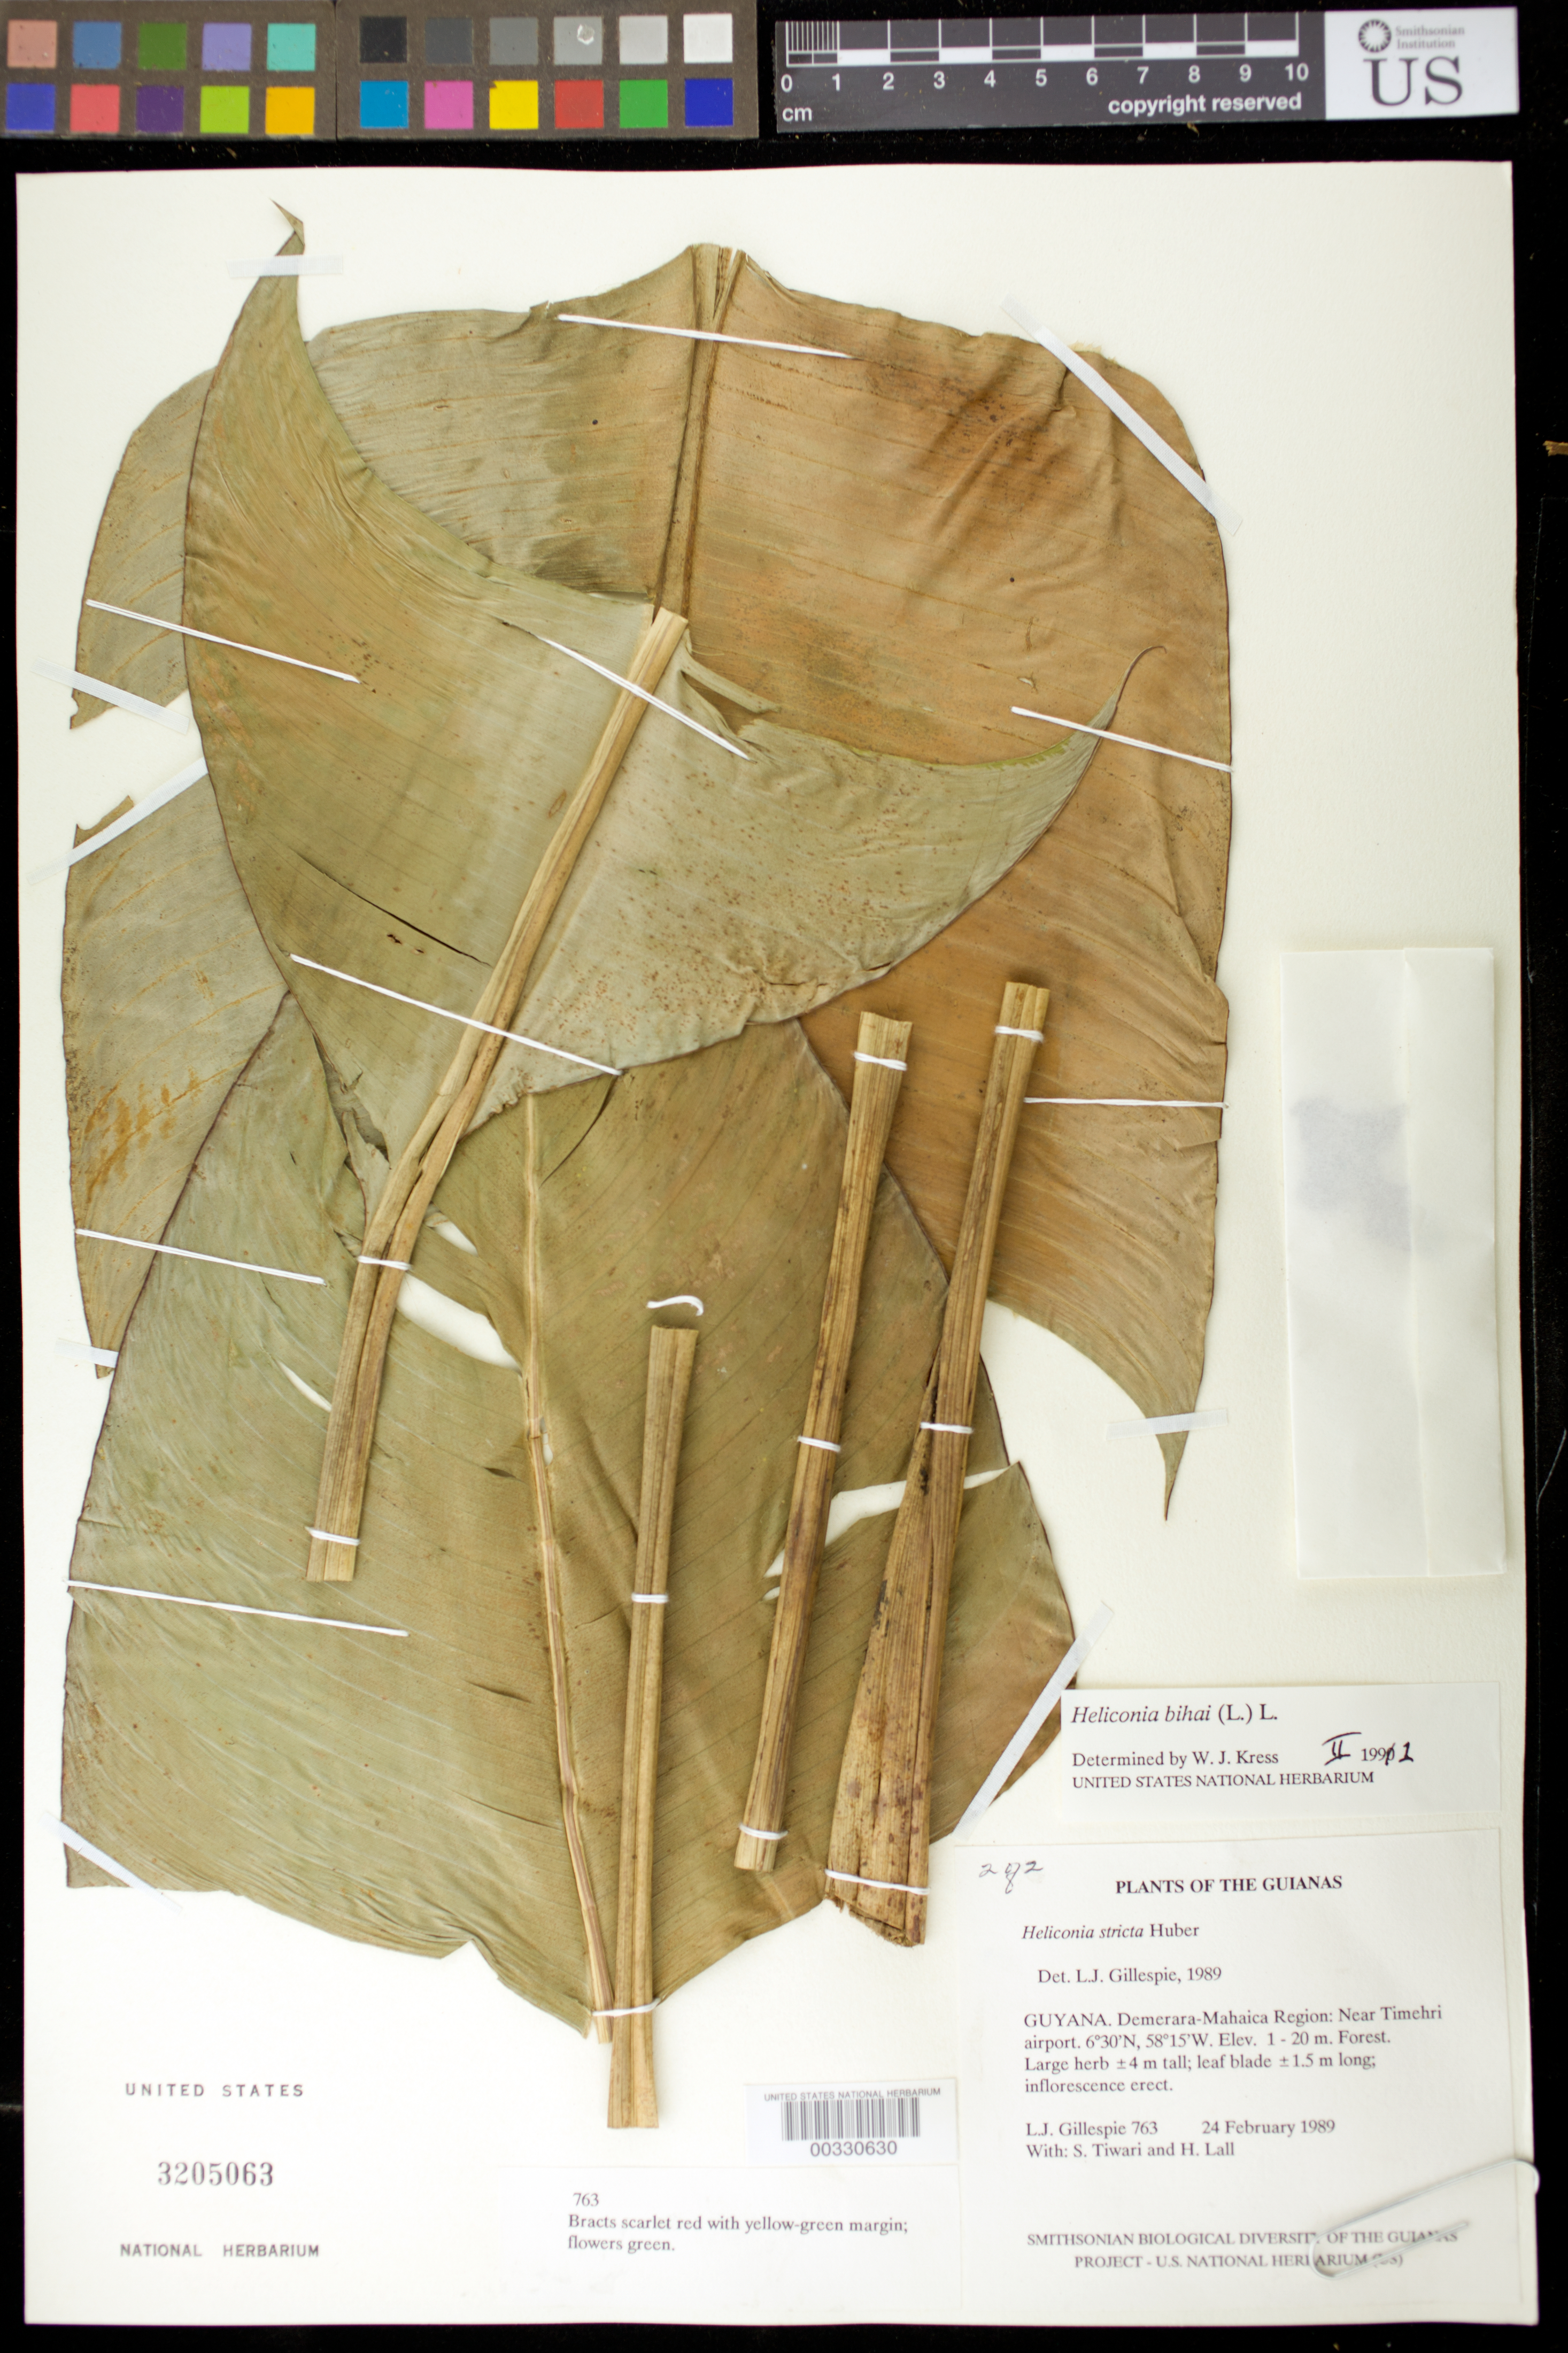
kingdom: Plantae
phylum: Tracheophyta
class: Liliopsida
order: Zingiberales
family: Heliconiaceae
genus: Heliconia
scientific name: Heliconia bihai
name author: (L.) L.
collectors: L. J. Gillespie, S. Tiwari & H. Lall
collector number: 763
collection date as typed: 24 Feb 1989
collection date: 1989-02-24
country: Guyana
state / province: Demerara-Mahaica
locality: Near timehri airport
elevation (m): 0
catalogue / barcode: US 3205063